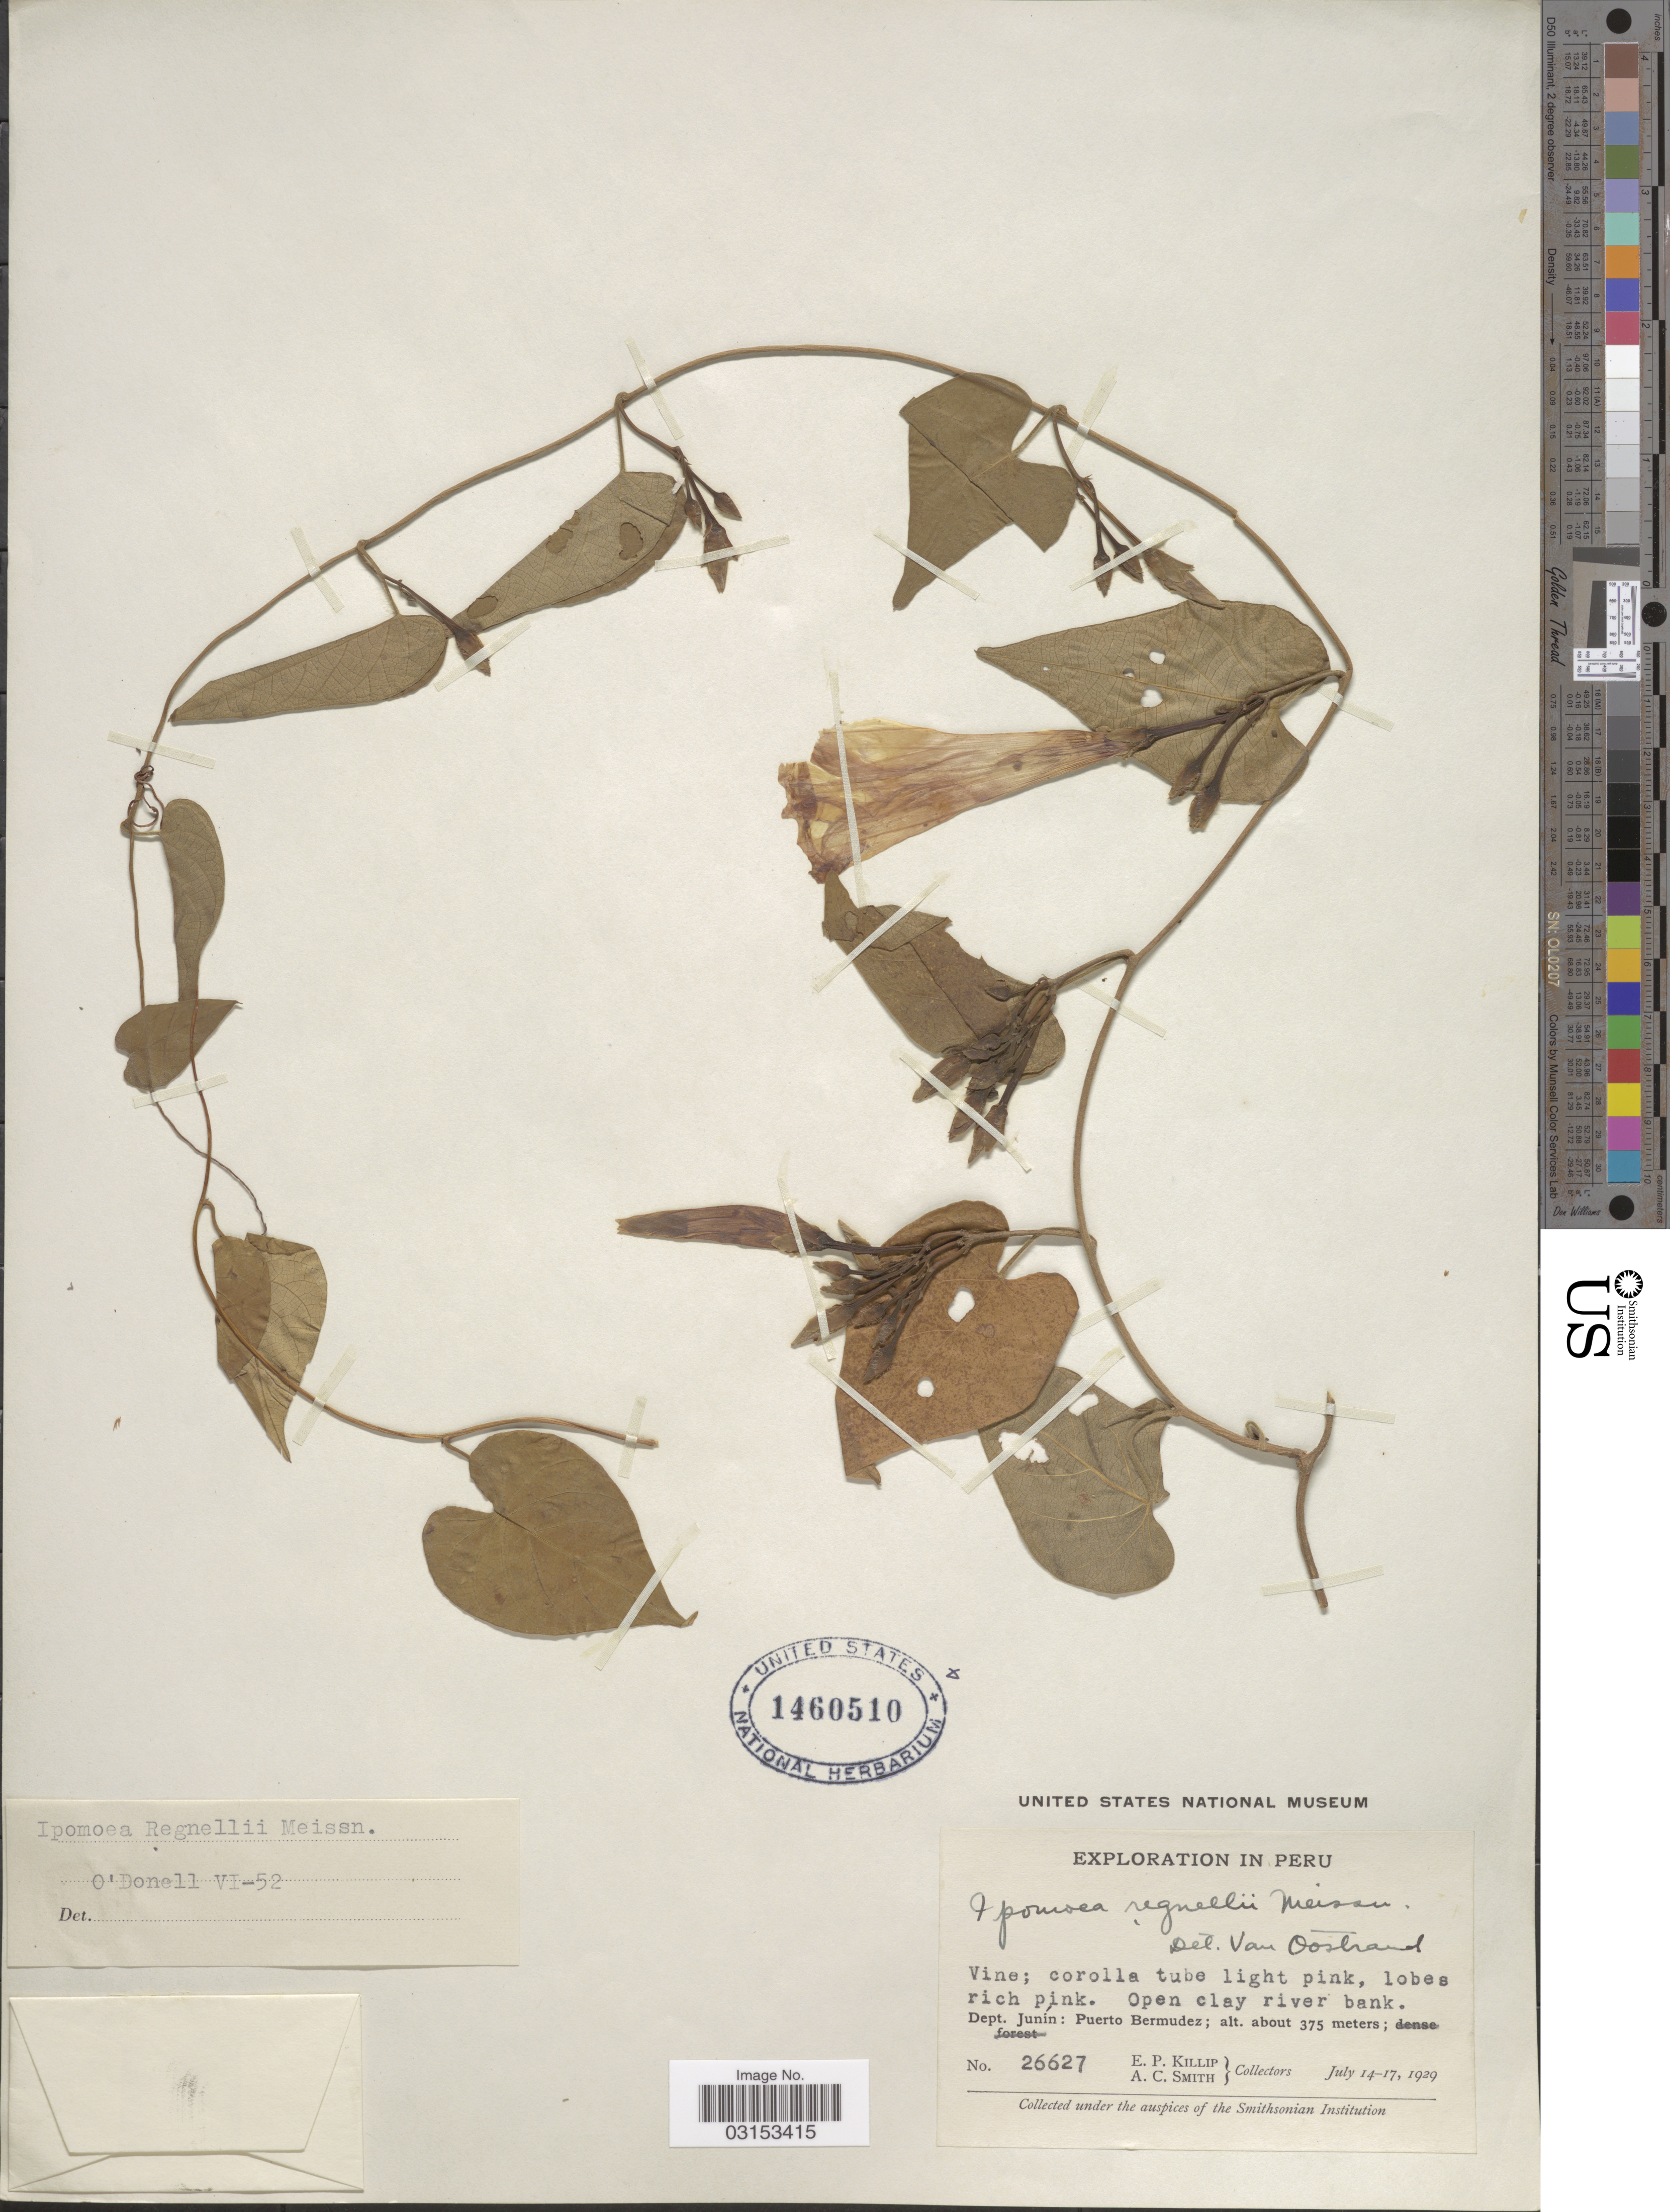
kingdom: Plantae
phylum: Tracheophyta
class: Magnoliopsida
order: Solanales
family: Convolvulaceae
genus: Ipomoea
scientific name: Ipomoea regnellii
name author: Meisn.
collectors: E. P. Killip & A. C. Smith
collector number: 26627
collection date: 1929-07-14/1929-07-17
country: Peru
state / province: Junín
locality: Dept. Junín: Puerto Bermudez.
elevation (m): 375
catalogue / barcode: US 1460510